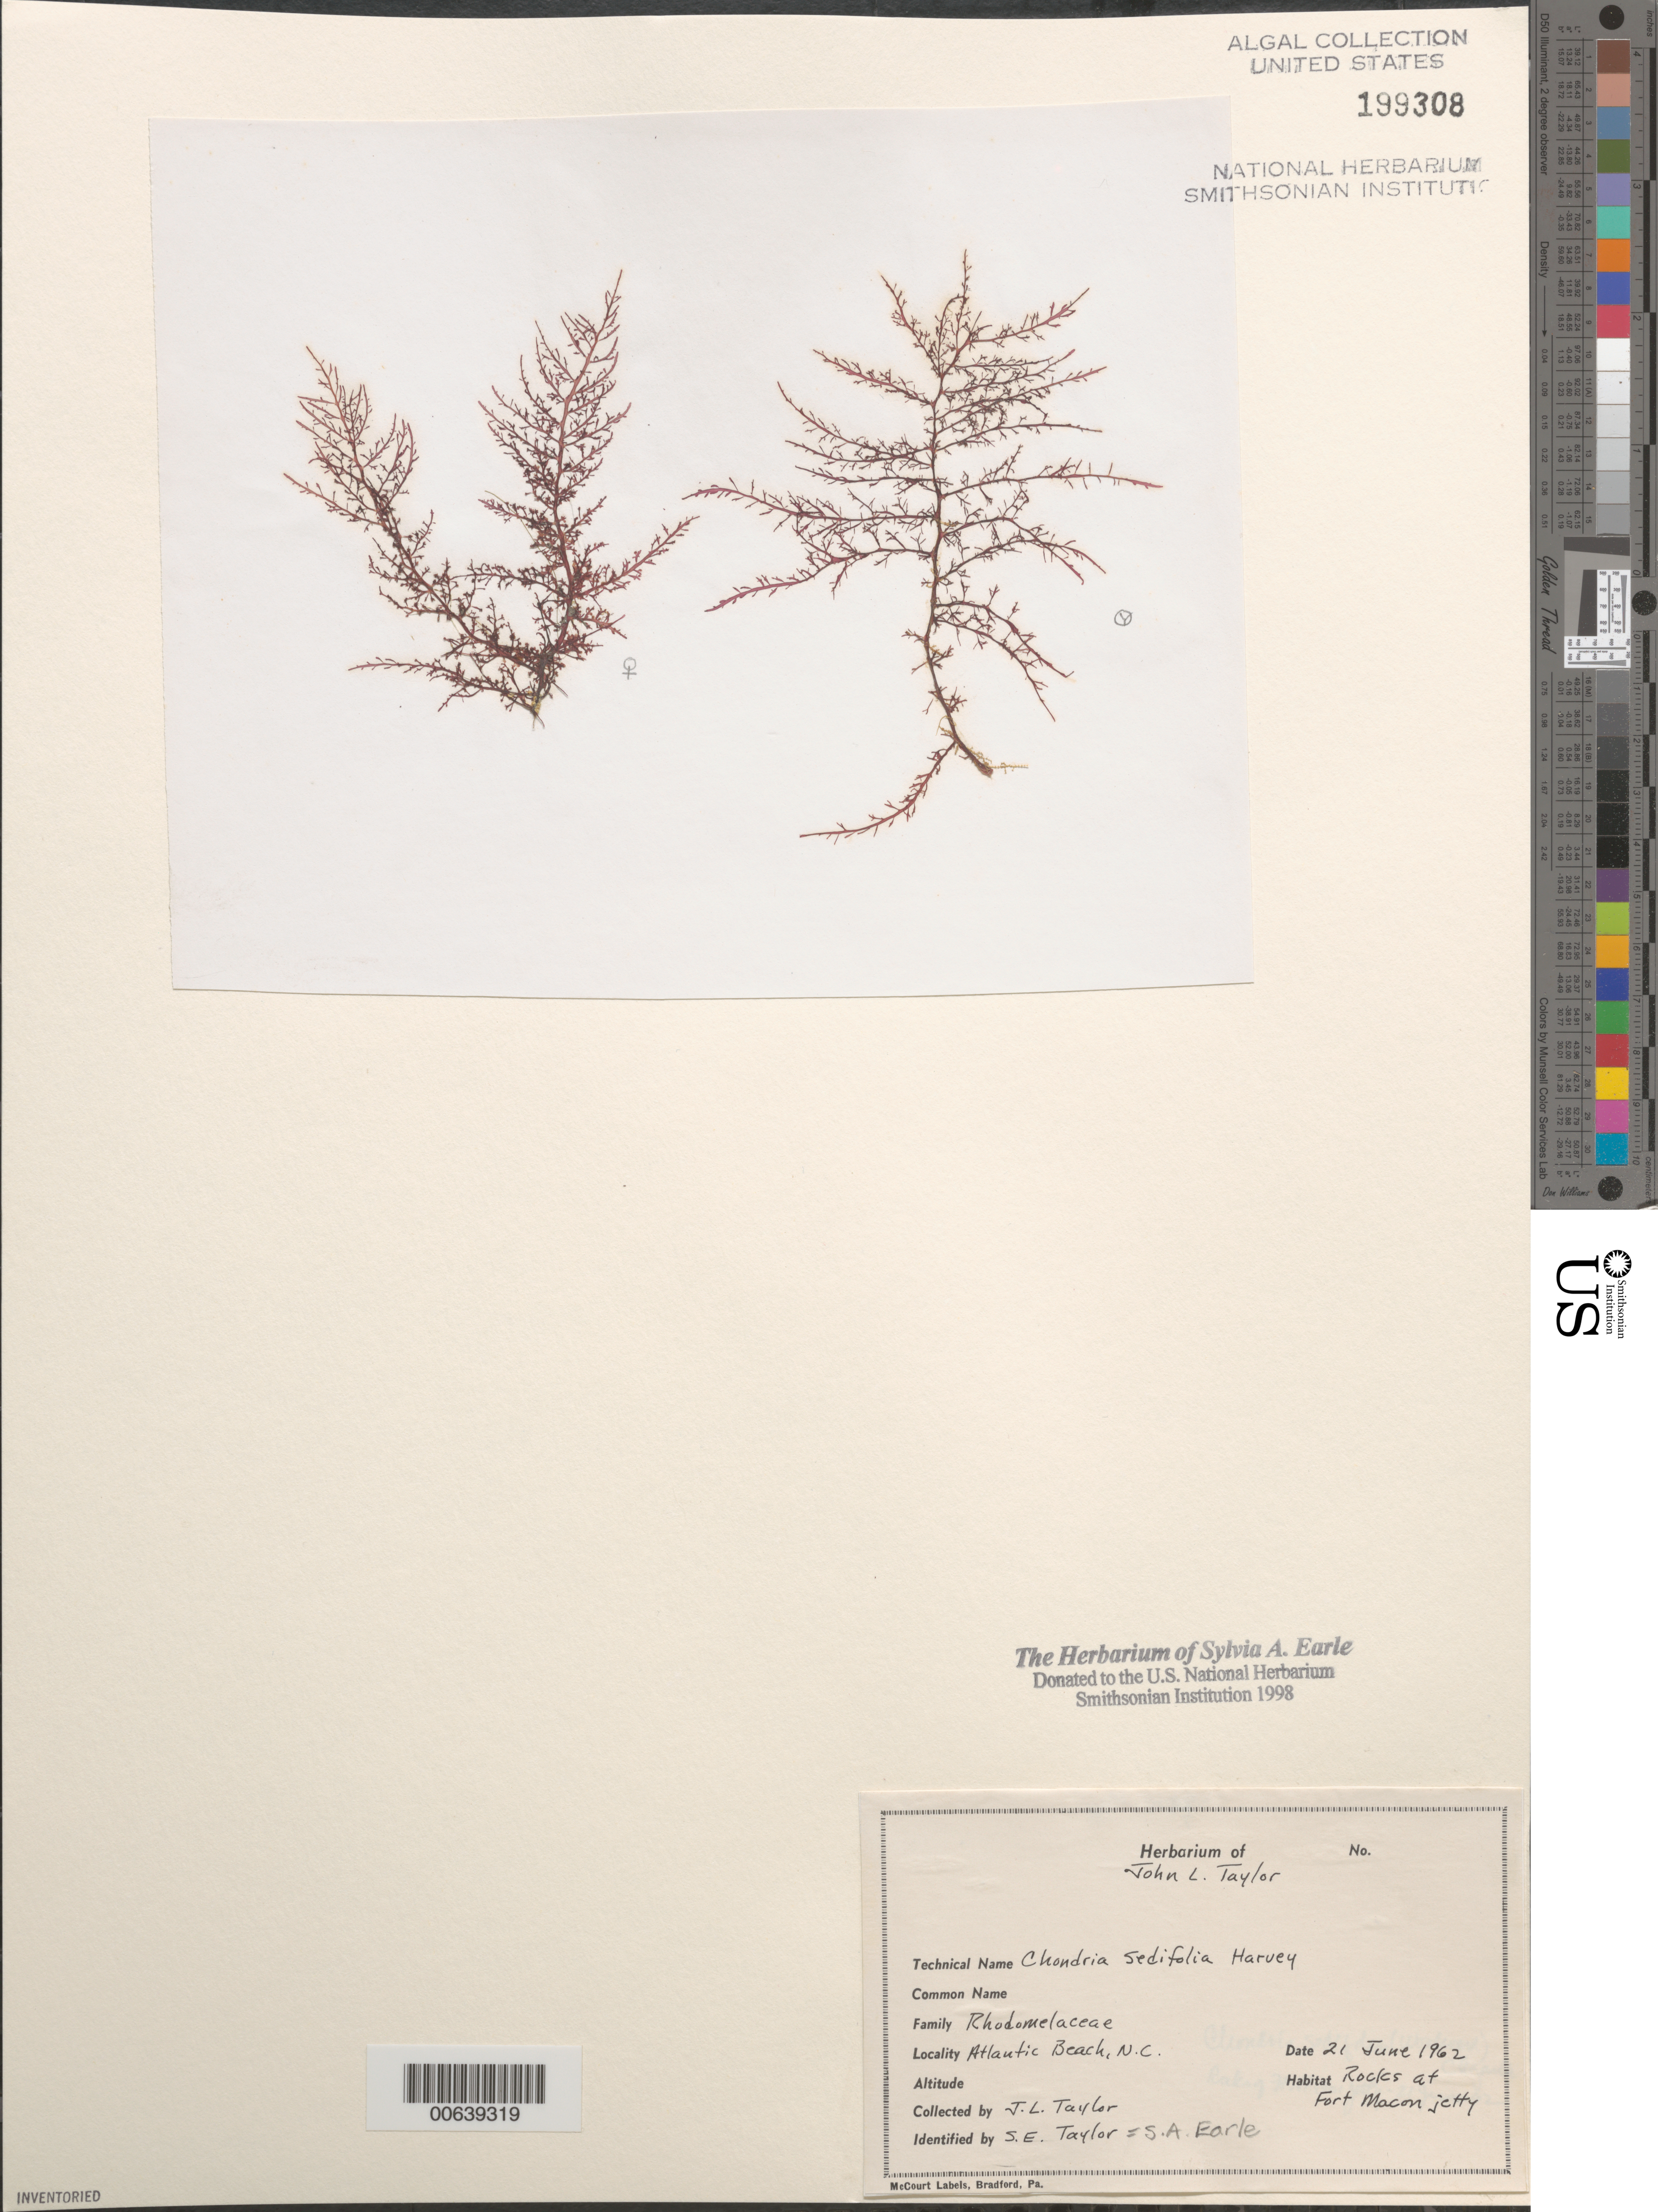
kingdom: Plantae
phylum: Rhodophyta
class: Florideophyceae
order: Ceramiales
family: Rhodomelaceae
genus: Chondria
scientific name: Chondria sedifolia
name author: Harv.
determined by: Earle, S. A.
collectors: J. L. Taylor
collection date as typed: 21 Jun 1962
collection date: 1962-06-21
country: United States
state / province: North Carolina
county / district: Carteret County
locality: Atlantic Beach, Fort Macon jetty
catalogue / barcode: US 199308